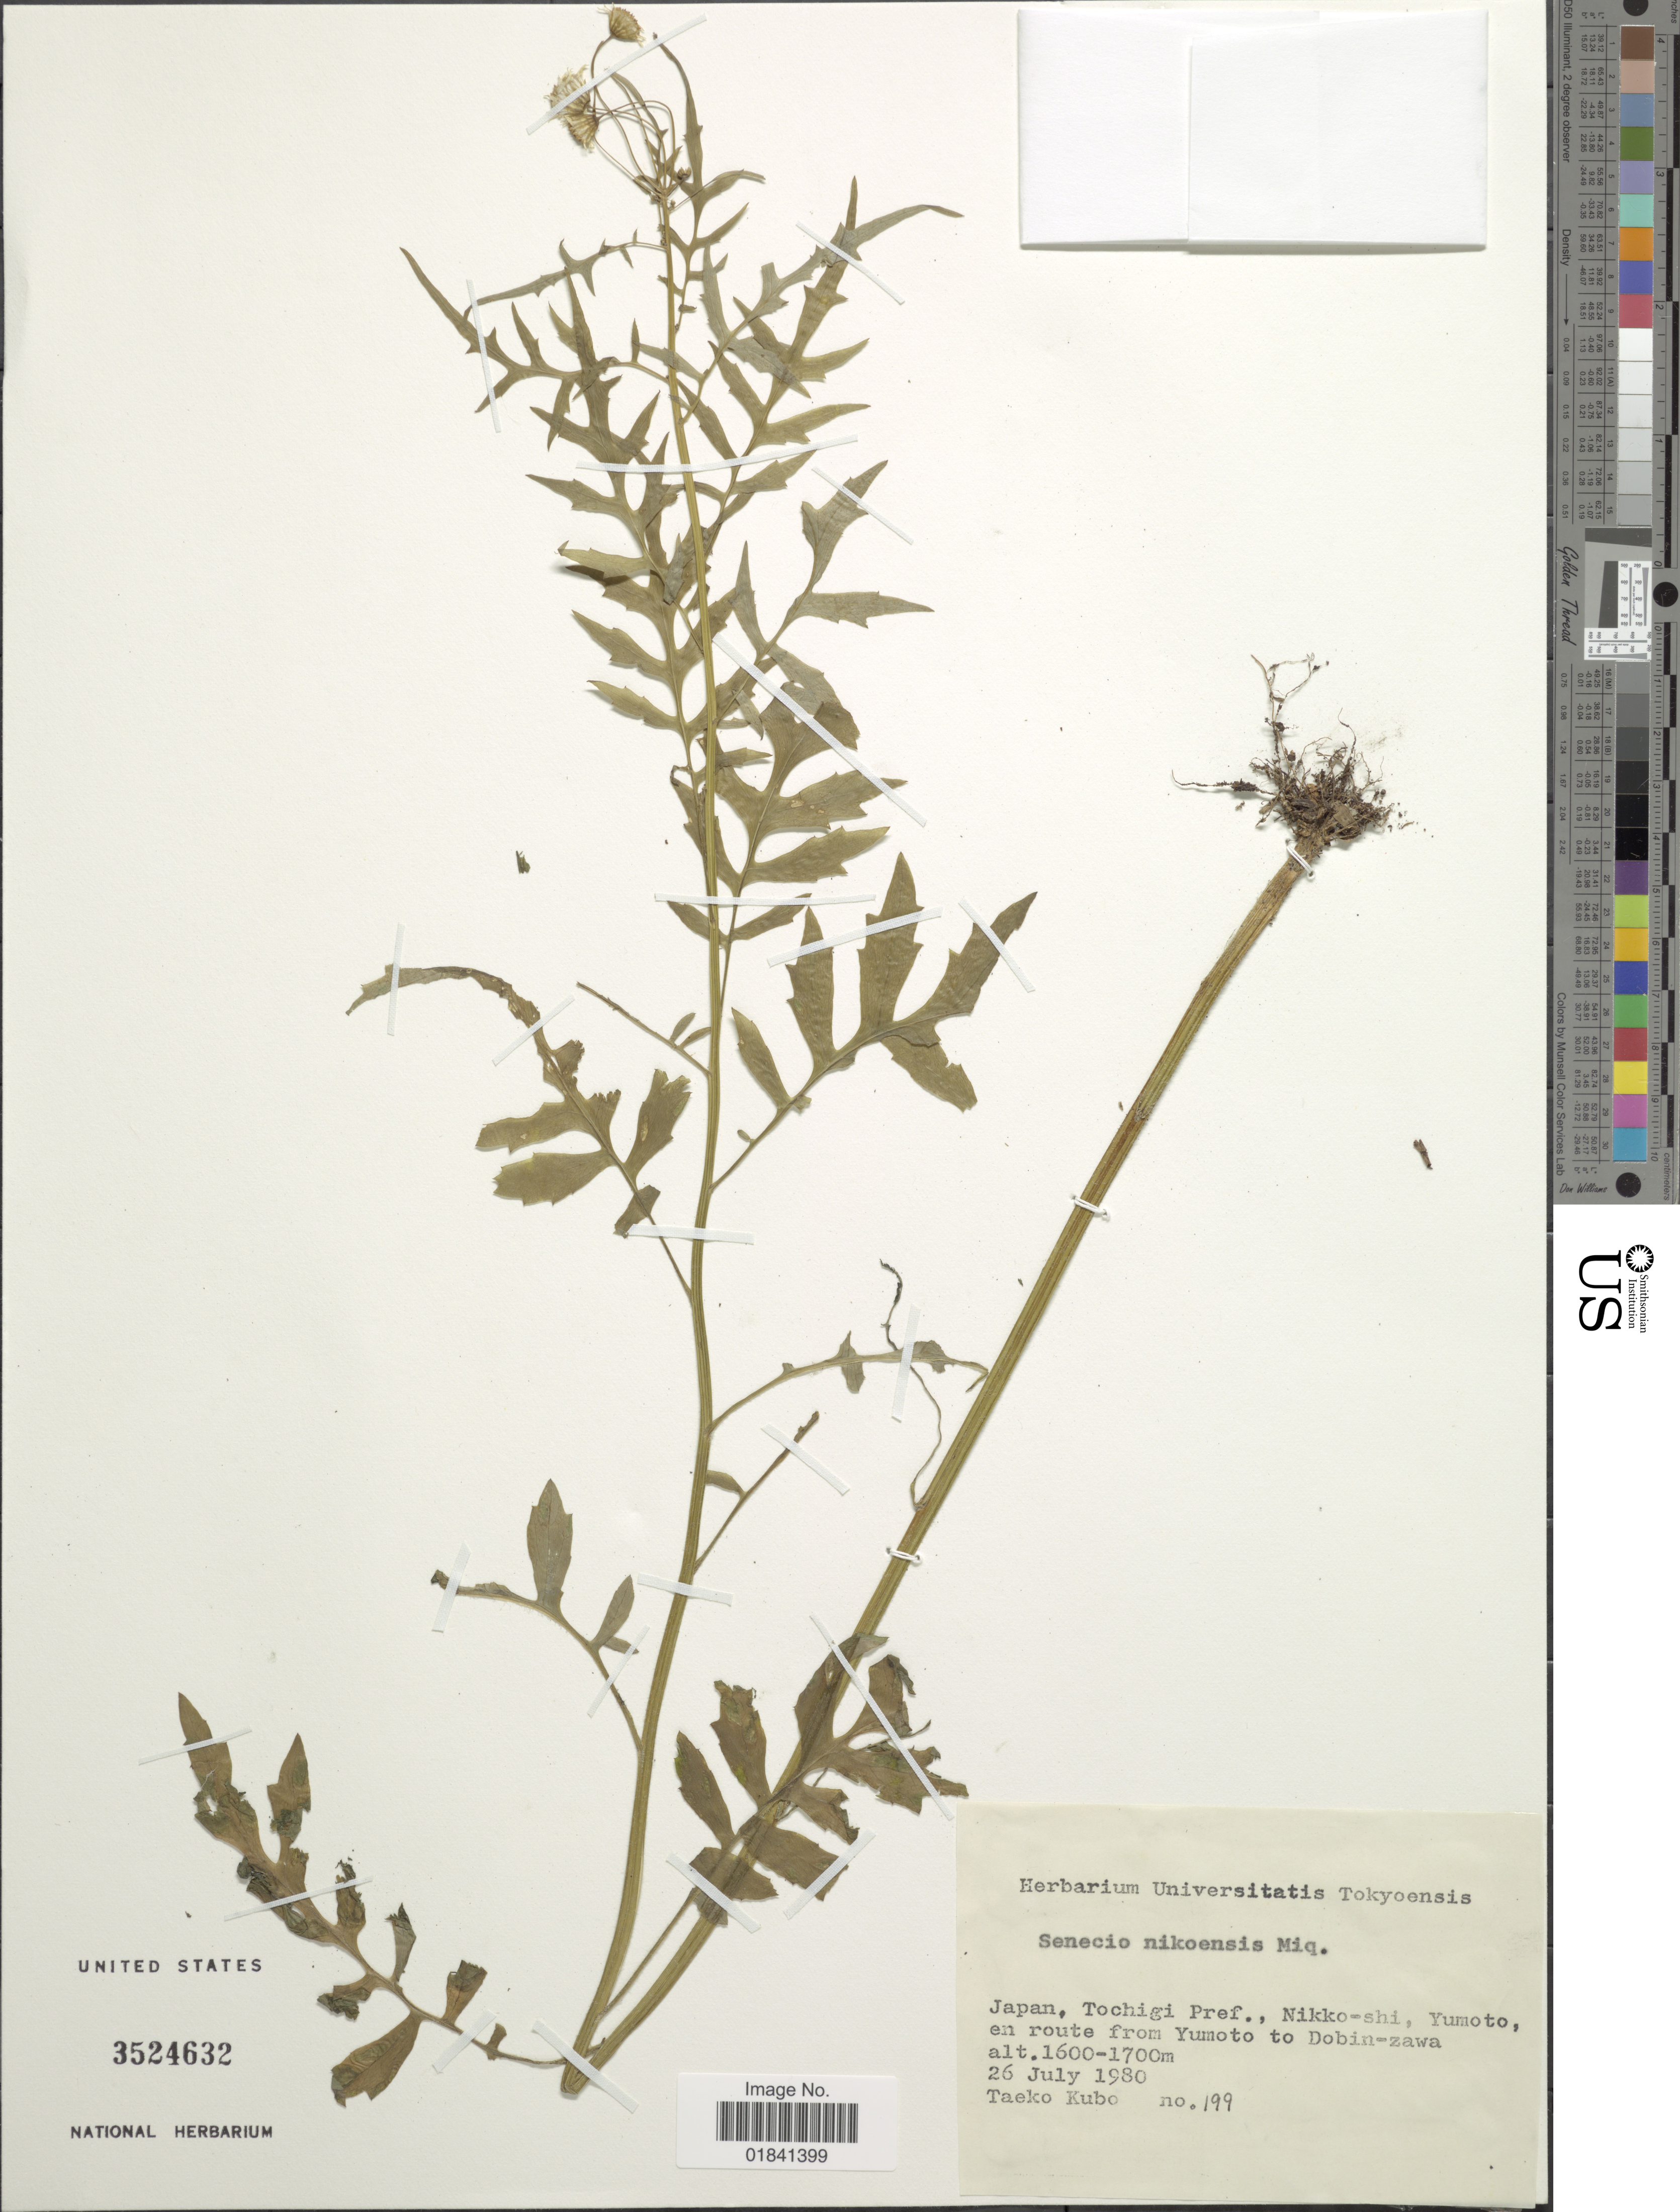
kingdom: Plantae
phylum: Tracheophyta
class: Magnoliopsida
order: Asterales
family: Asteraceae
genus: Senecio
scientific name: Senecio nikoensis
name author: Miq.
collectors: T. Kubo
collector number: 199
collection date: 1980-07-26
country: Japan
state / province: Totigi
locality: Tochigi Pref., Nikko-shi, Yumoto en route from Yumoto to Dobin-zawa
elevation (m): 1600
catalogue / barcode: US 3524632